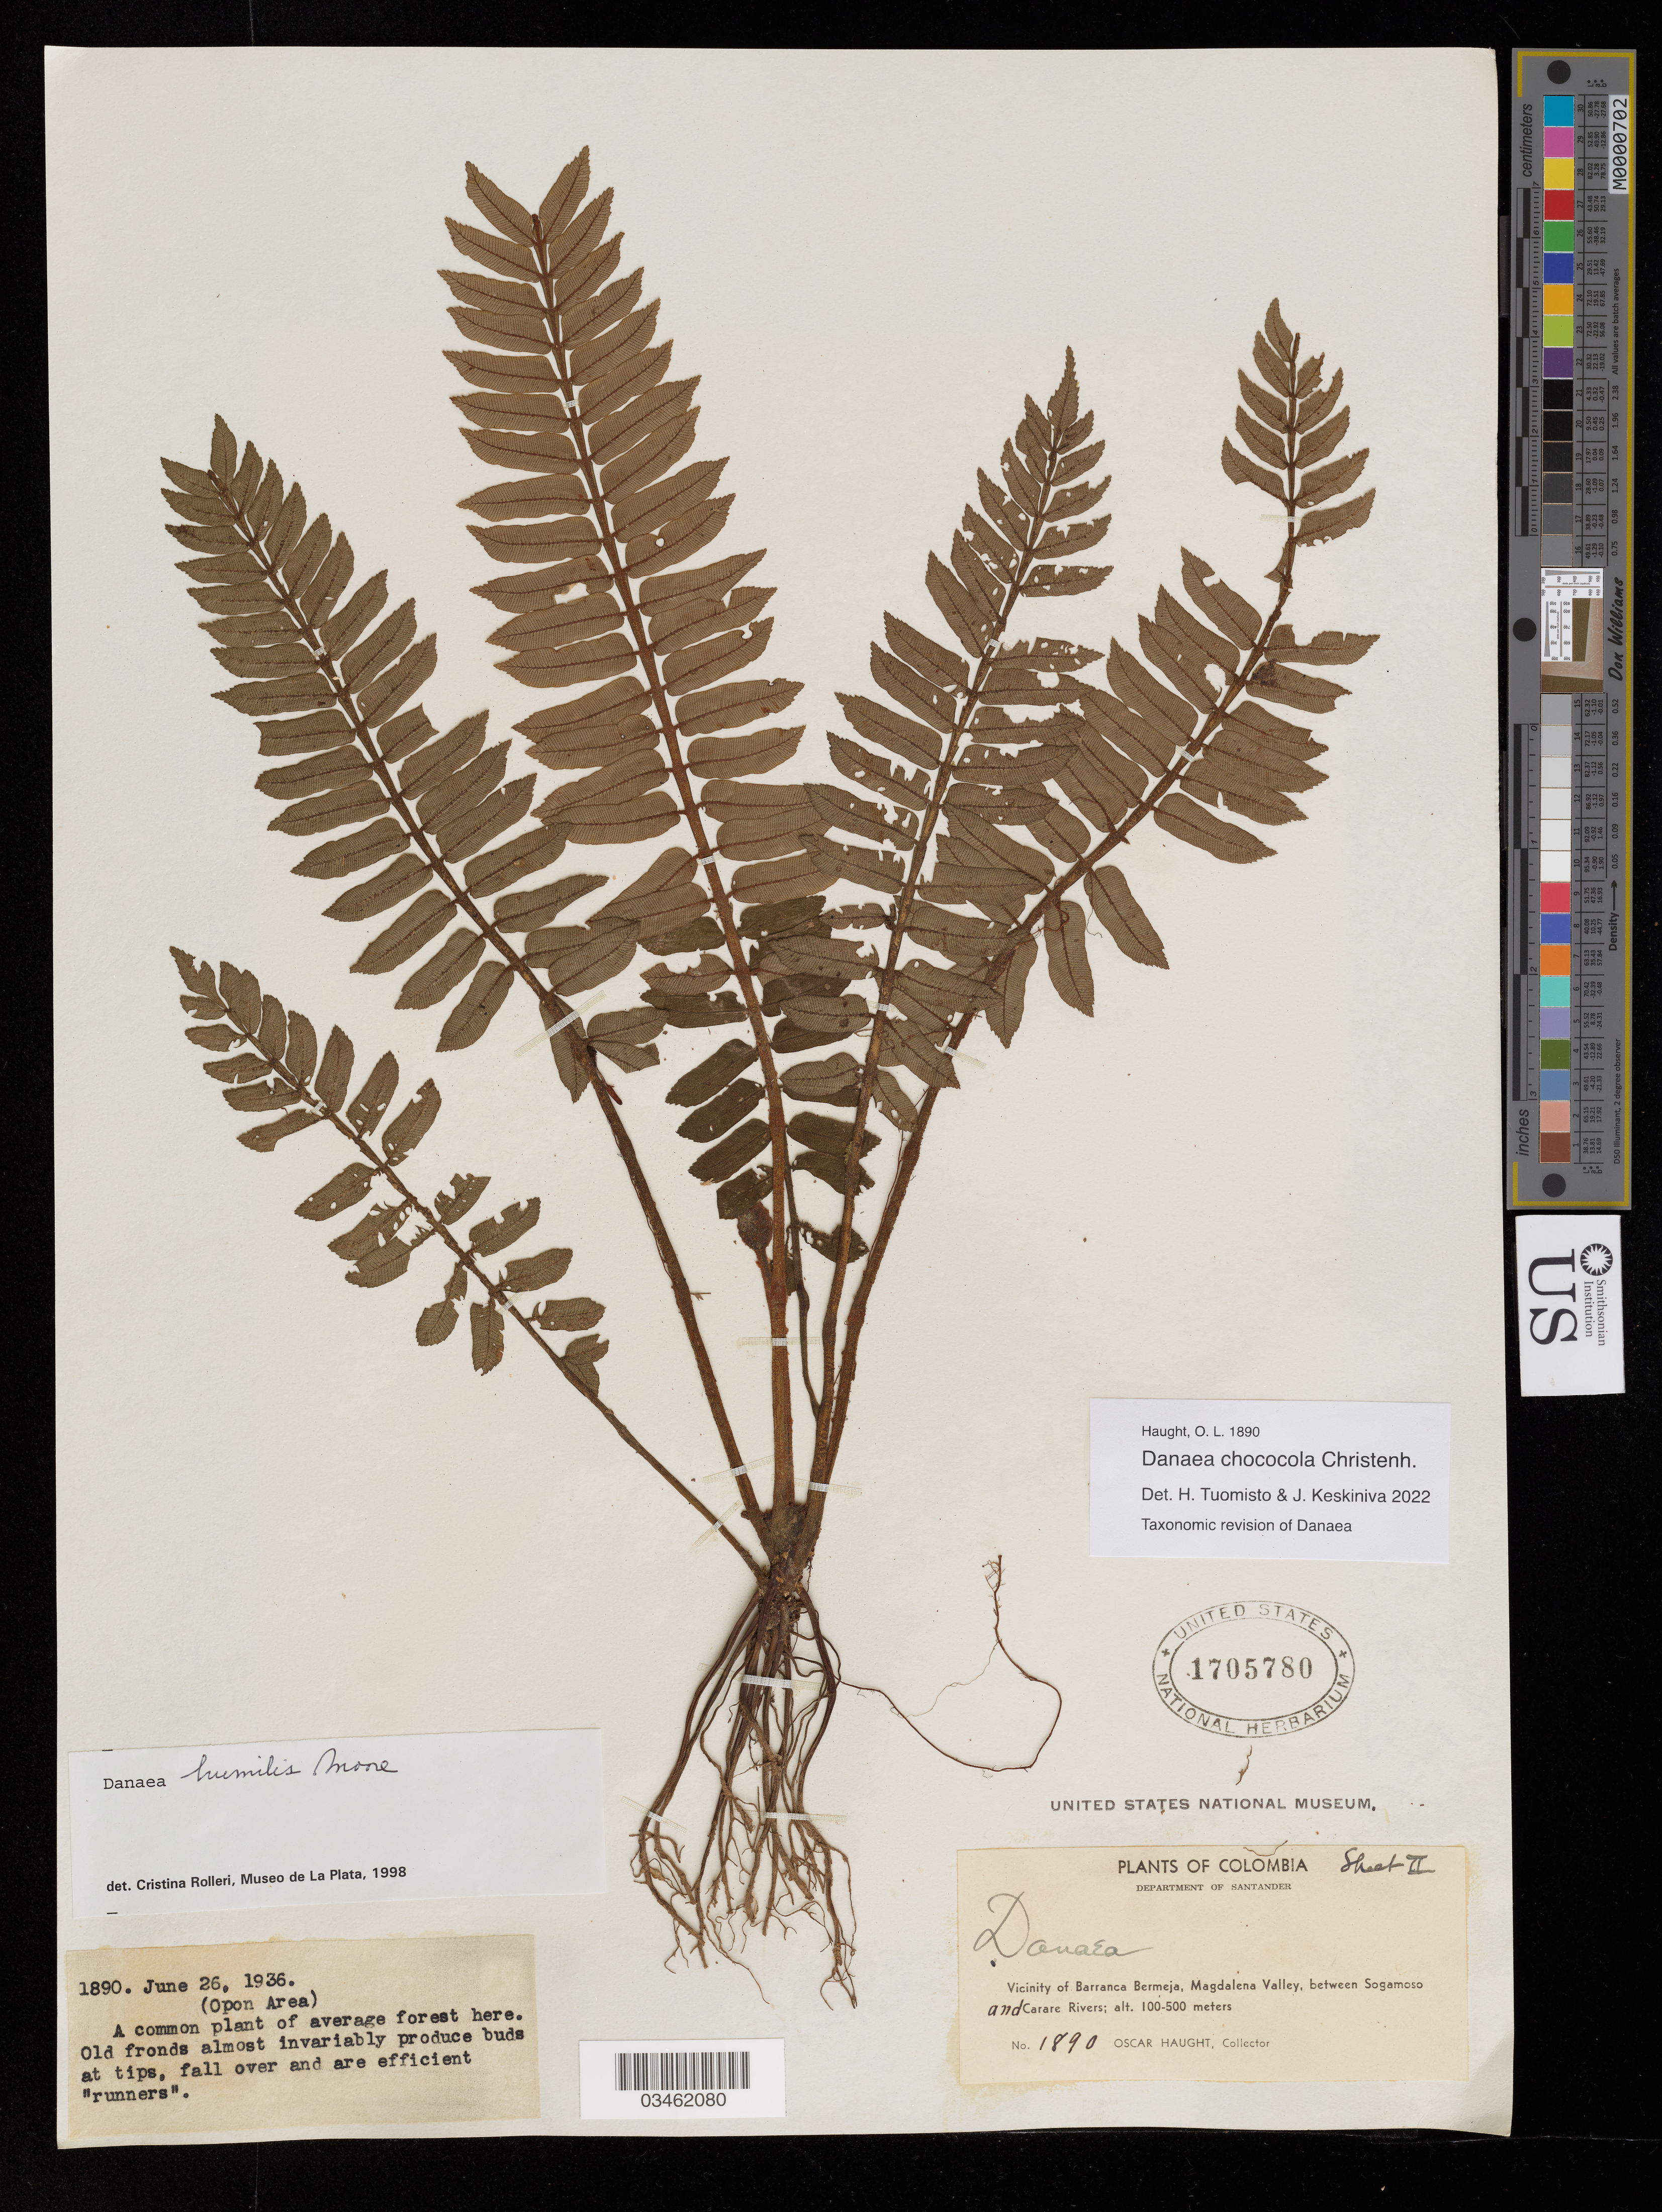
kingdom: Plantae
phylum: Tracheophyta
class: Polypodiopsida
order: Marattiales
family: Marattiaceae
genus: Danaea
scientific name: Danaea chococola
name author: Christenh.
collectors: O. L. Haught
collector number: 1890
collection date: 1936-06-26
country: Colombia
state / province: Santander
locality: Department of Santander. Vicinity of Barranca, Bermeja, Magdalena Valley, between Sogamoso and Carare Rivers.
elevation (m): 100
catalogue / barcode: US 1705780